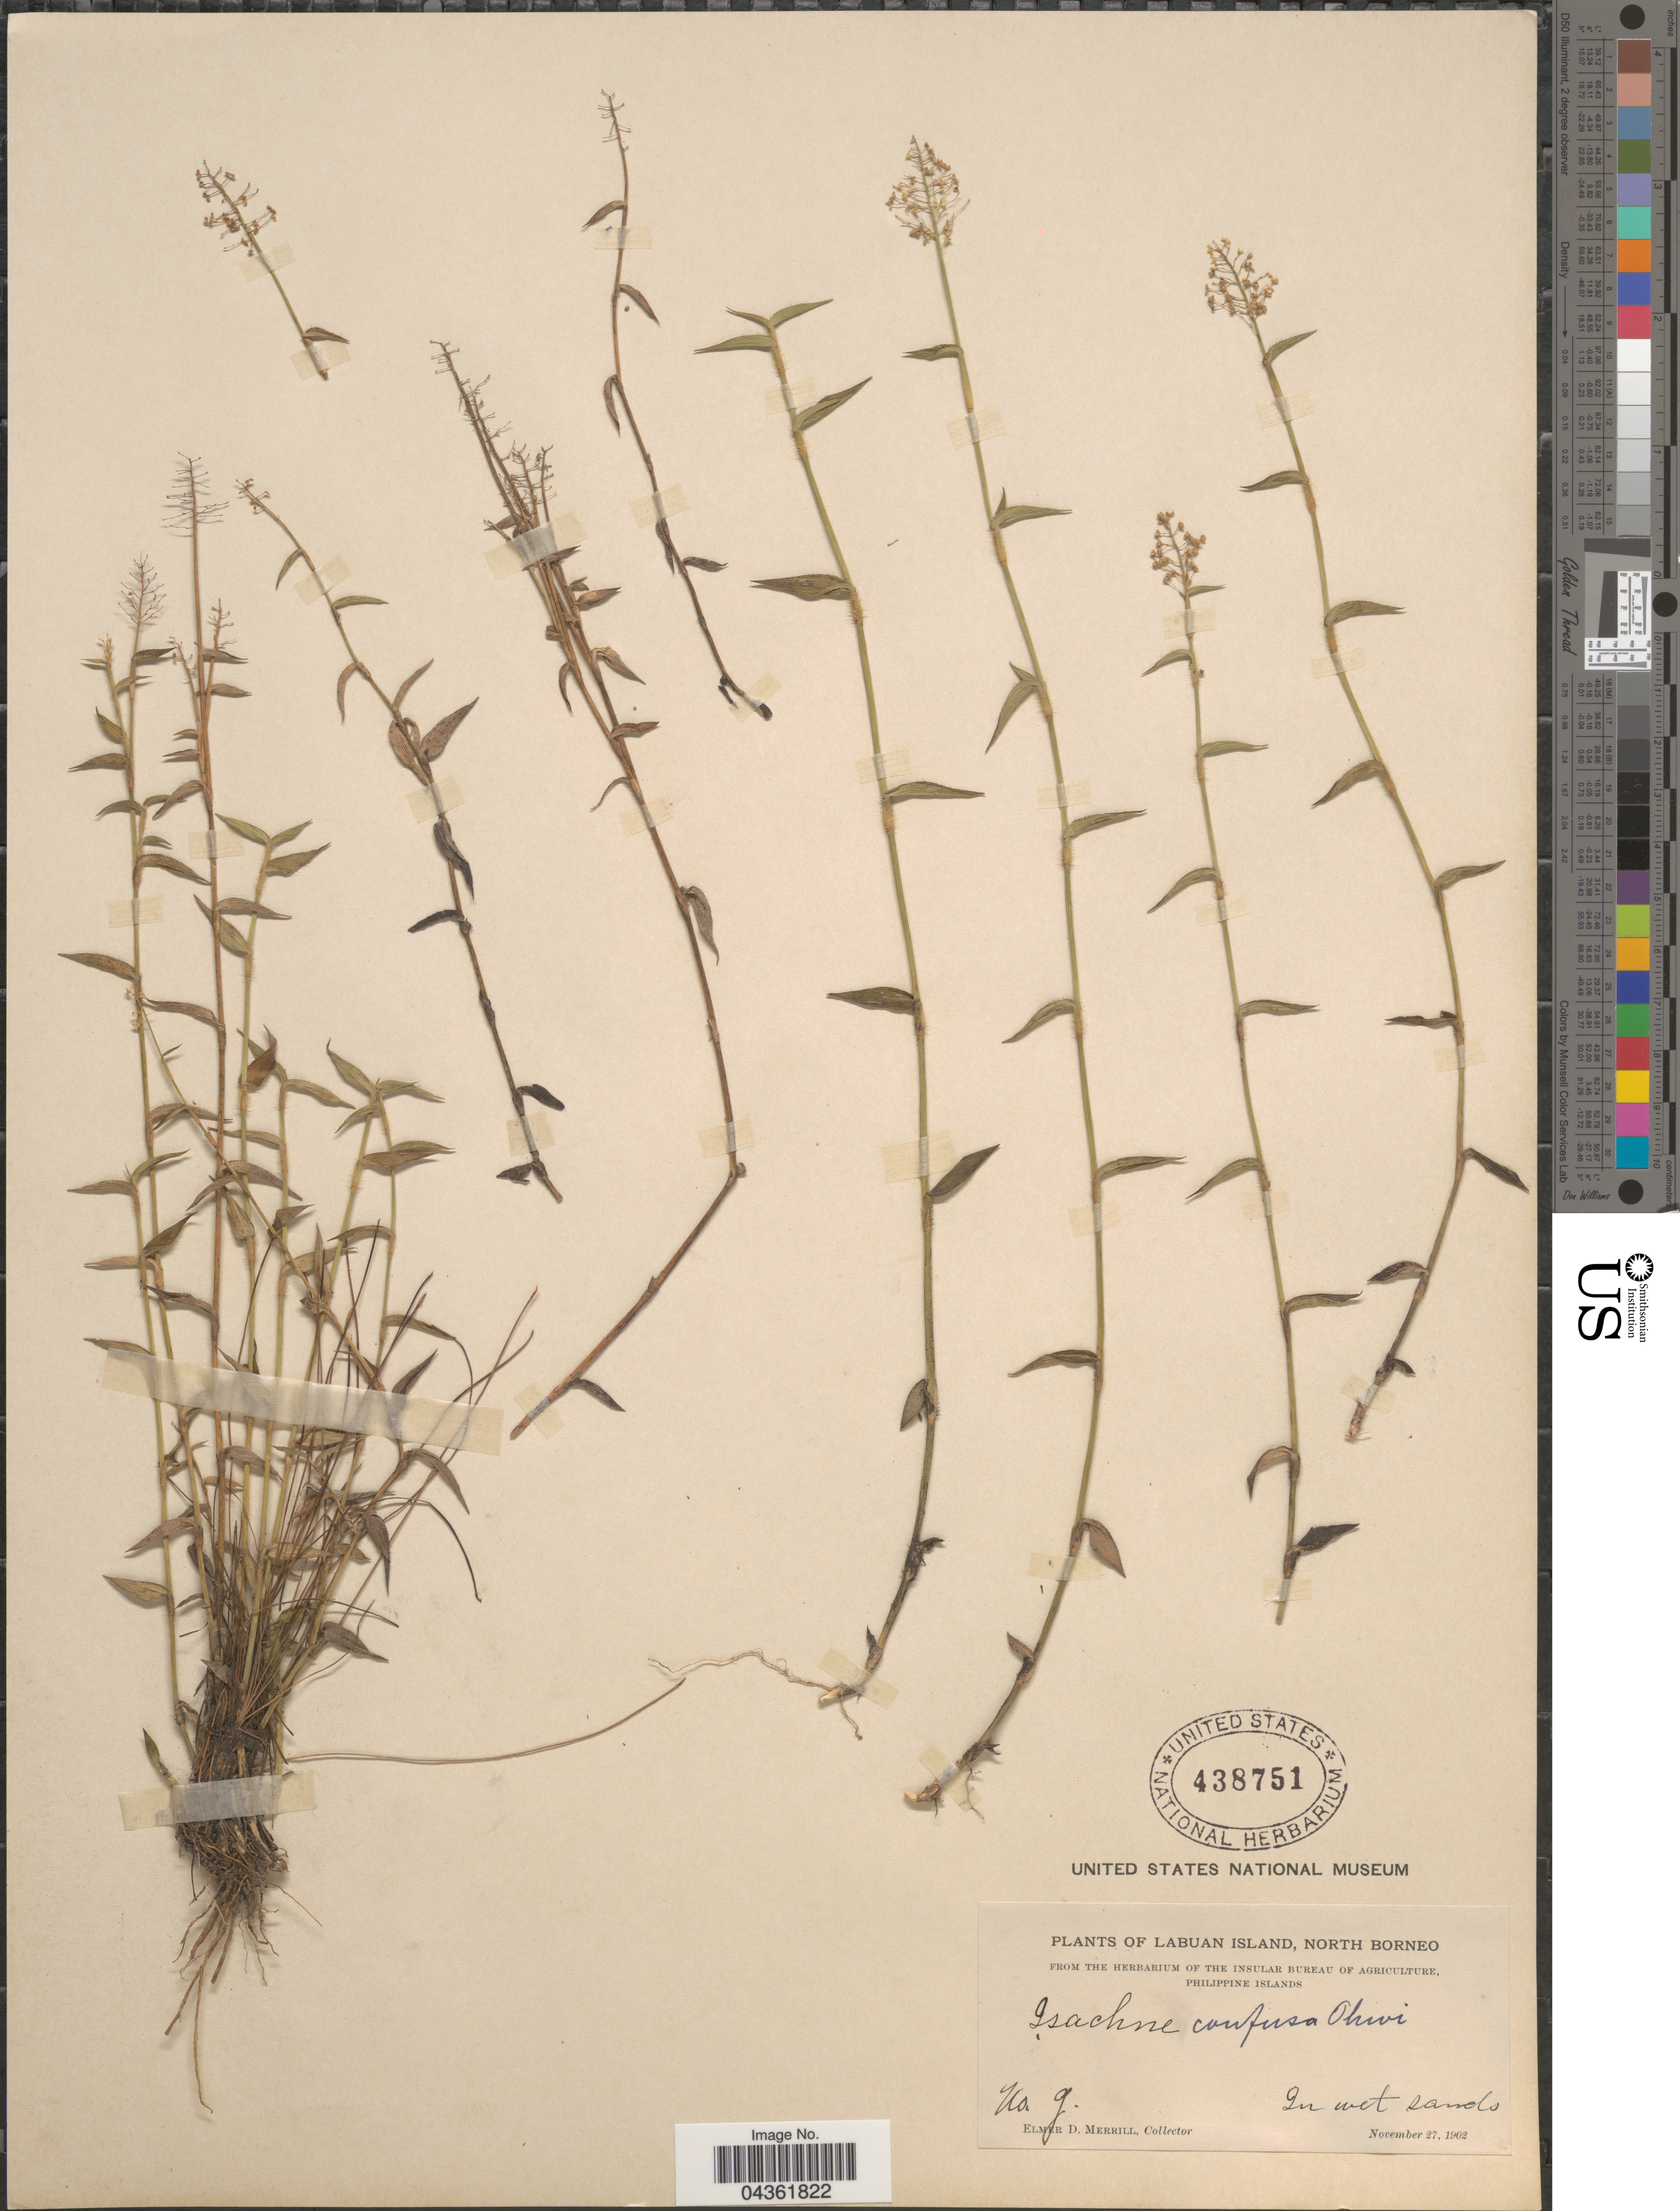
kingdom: Plantae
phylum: Tracheophyta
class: Liliopsida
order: Poales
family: Poaceae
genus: Isachne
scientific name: Isachne confusa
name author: Ohwi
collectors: E. D. Merrill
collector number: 9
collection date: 1902-11-27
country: Malaysia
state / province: Labuan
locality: Labuan Island, North Borneo. In wet sands.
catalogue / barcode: US 438751